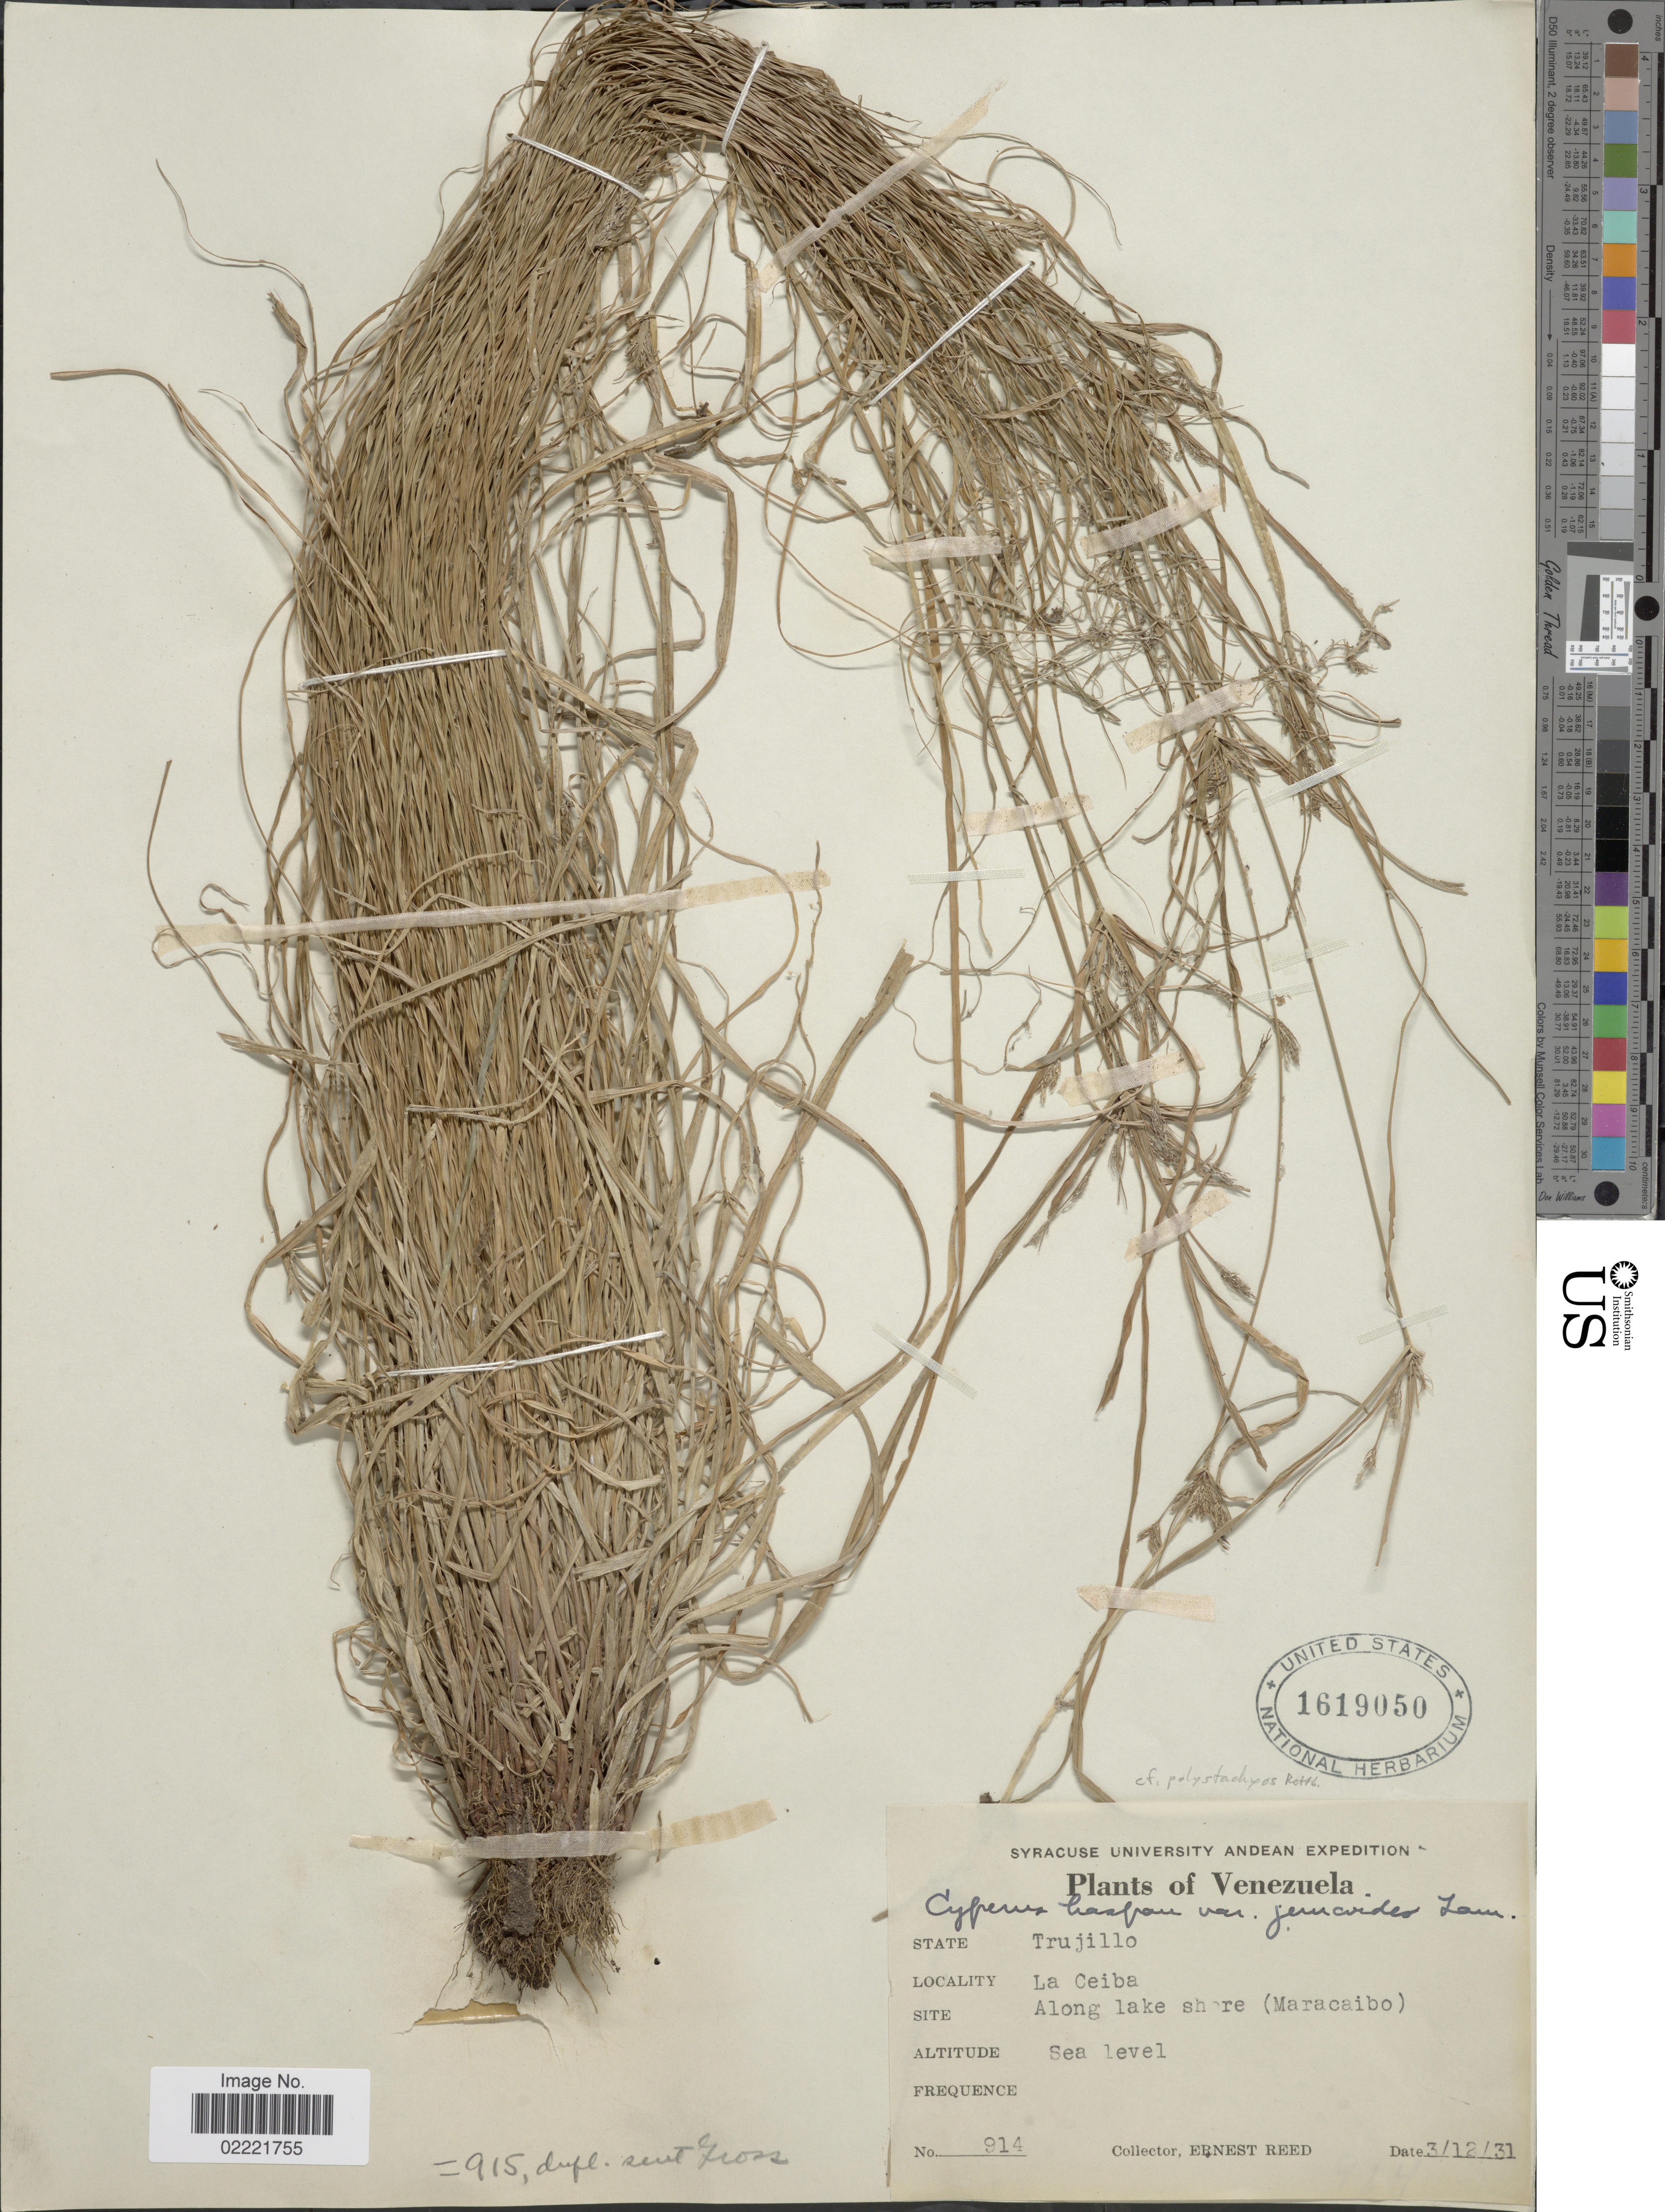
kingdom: Plantae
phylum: Tracheophyta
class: Liliopsida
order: Poales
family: Cyperaceae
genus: Cyperus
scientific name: Cyperus haspan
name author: L.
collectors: E. Reed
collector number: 914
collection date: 1931-12-03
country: Venezuela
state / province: Trujillo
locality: La Ceiba. Along lake shore (Maracaibo)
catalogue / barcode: US 1619050